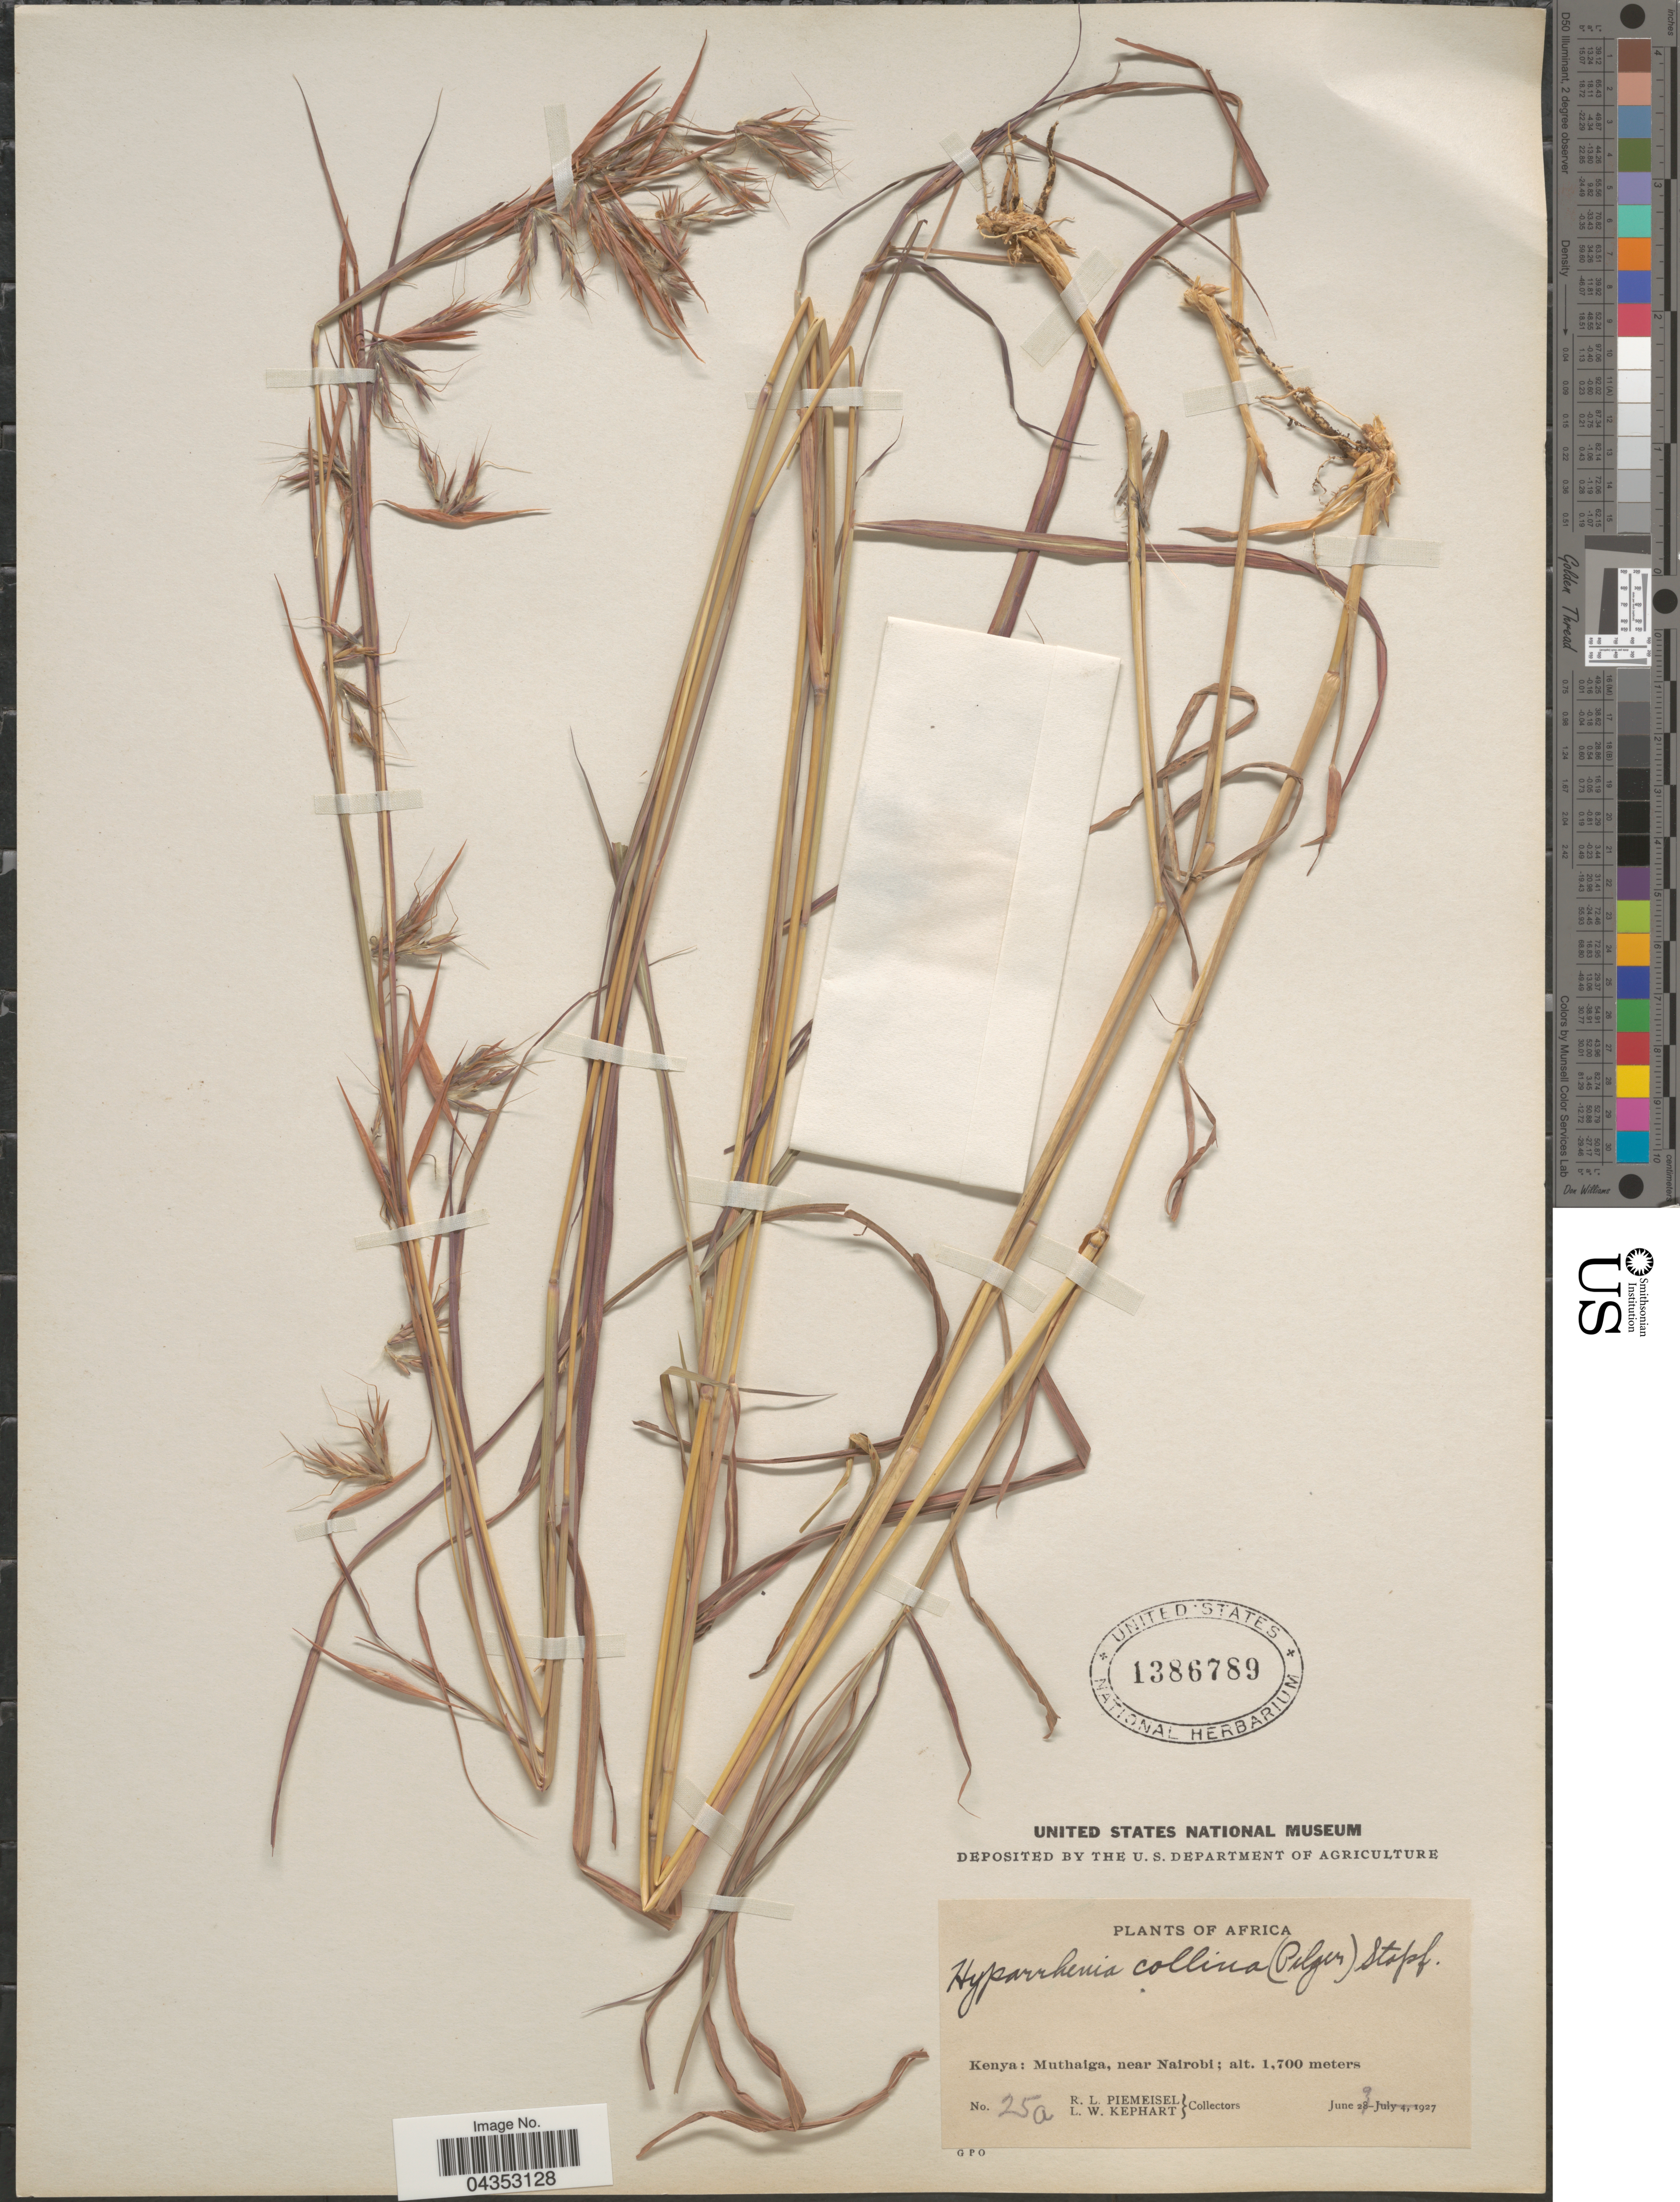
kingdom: Plantae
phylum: Tracheophyta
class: Liliopsida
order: Poales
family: Poaceae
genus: Hyparrhenia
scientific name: Hyparrhenia collina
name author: (Pilg.) Stapf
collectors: R. L. Piemeisel & L. W. Kephart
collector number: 25a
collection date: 1927-06-09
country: Kenya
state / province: Nairobi Area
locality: Muthaiga, near Nairobi.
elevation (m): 1700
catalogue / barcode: US 1386789